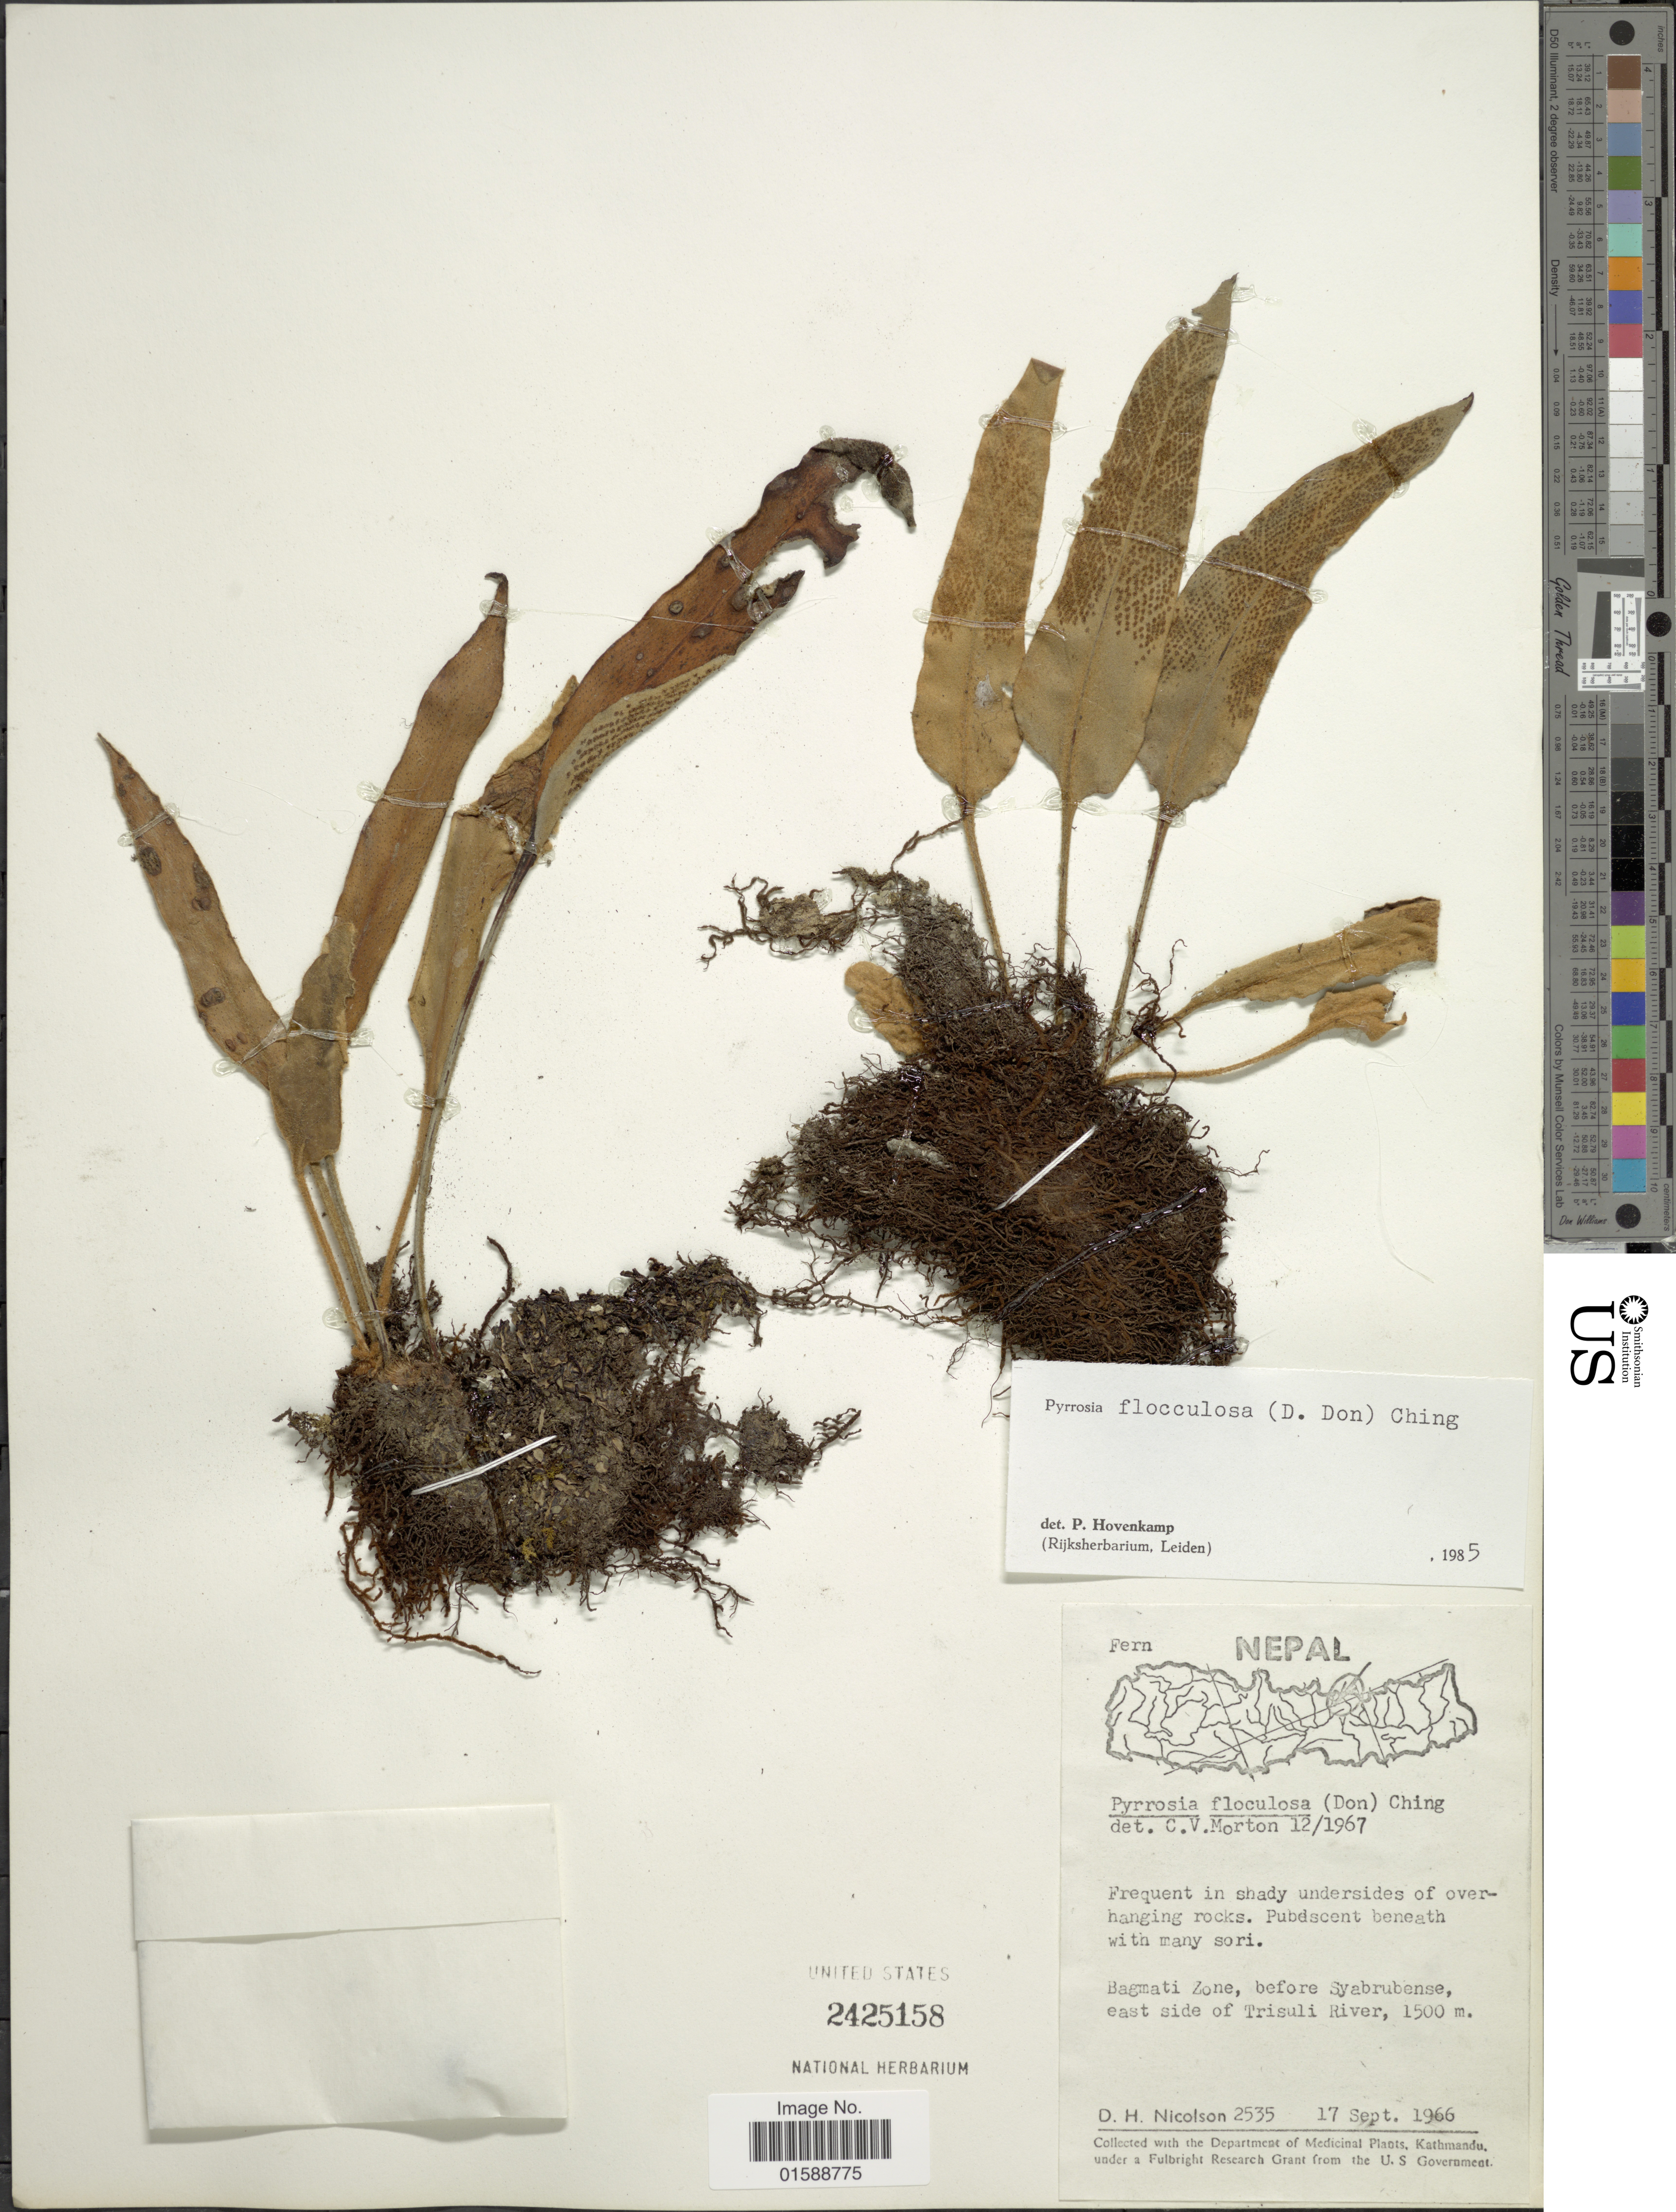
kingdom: Plantae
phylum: Tracheophyta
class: Polypodiopsida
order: Polypodiales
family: Polypodiaceae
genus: Pyrrosia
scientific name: Pyrrosia flocculosa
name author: (D. Don) Ching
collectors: D. H. Nicolson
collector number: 2535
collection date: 1966-09-17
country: Nepal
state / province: Bagmati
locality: Before Syabrubense, east side of Trisuli River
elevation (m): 1500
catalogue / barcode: US 2425158